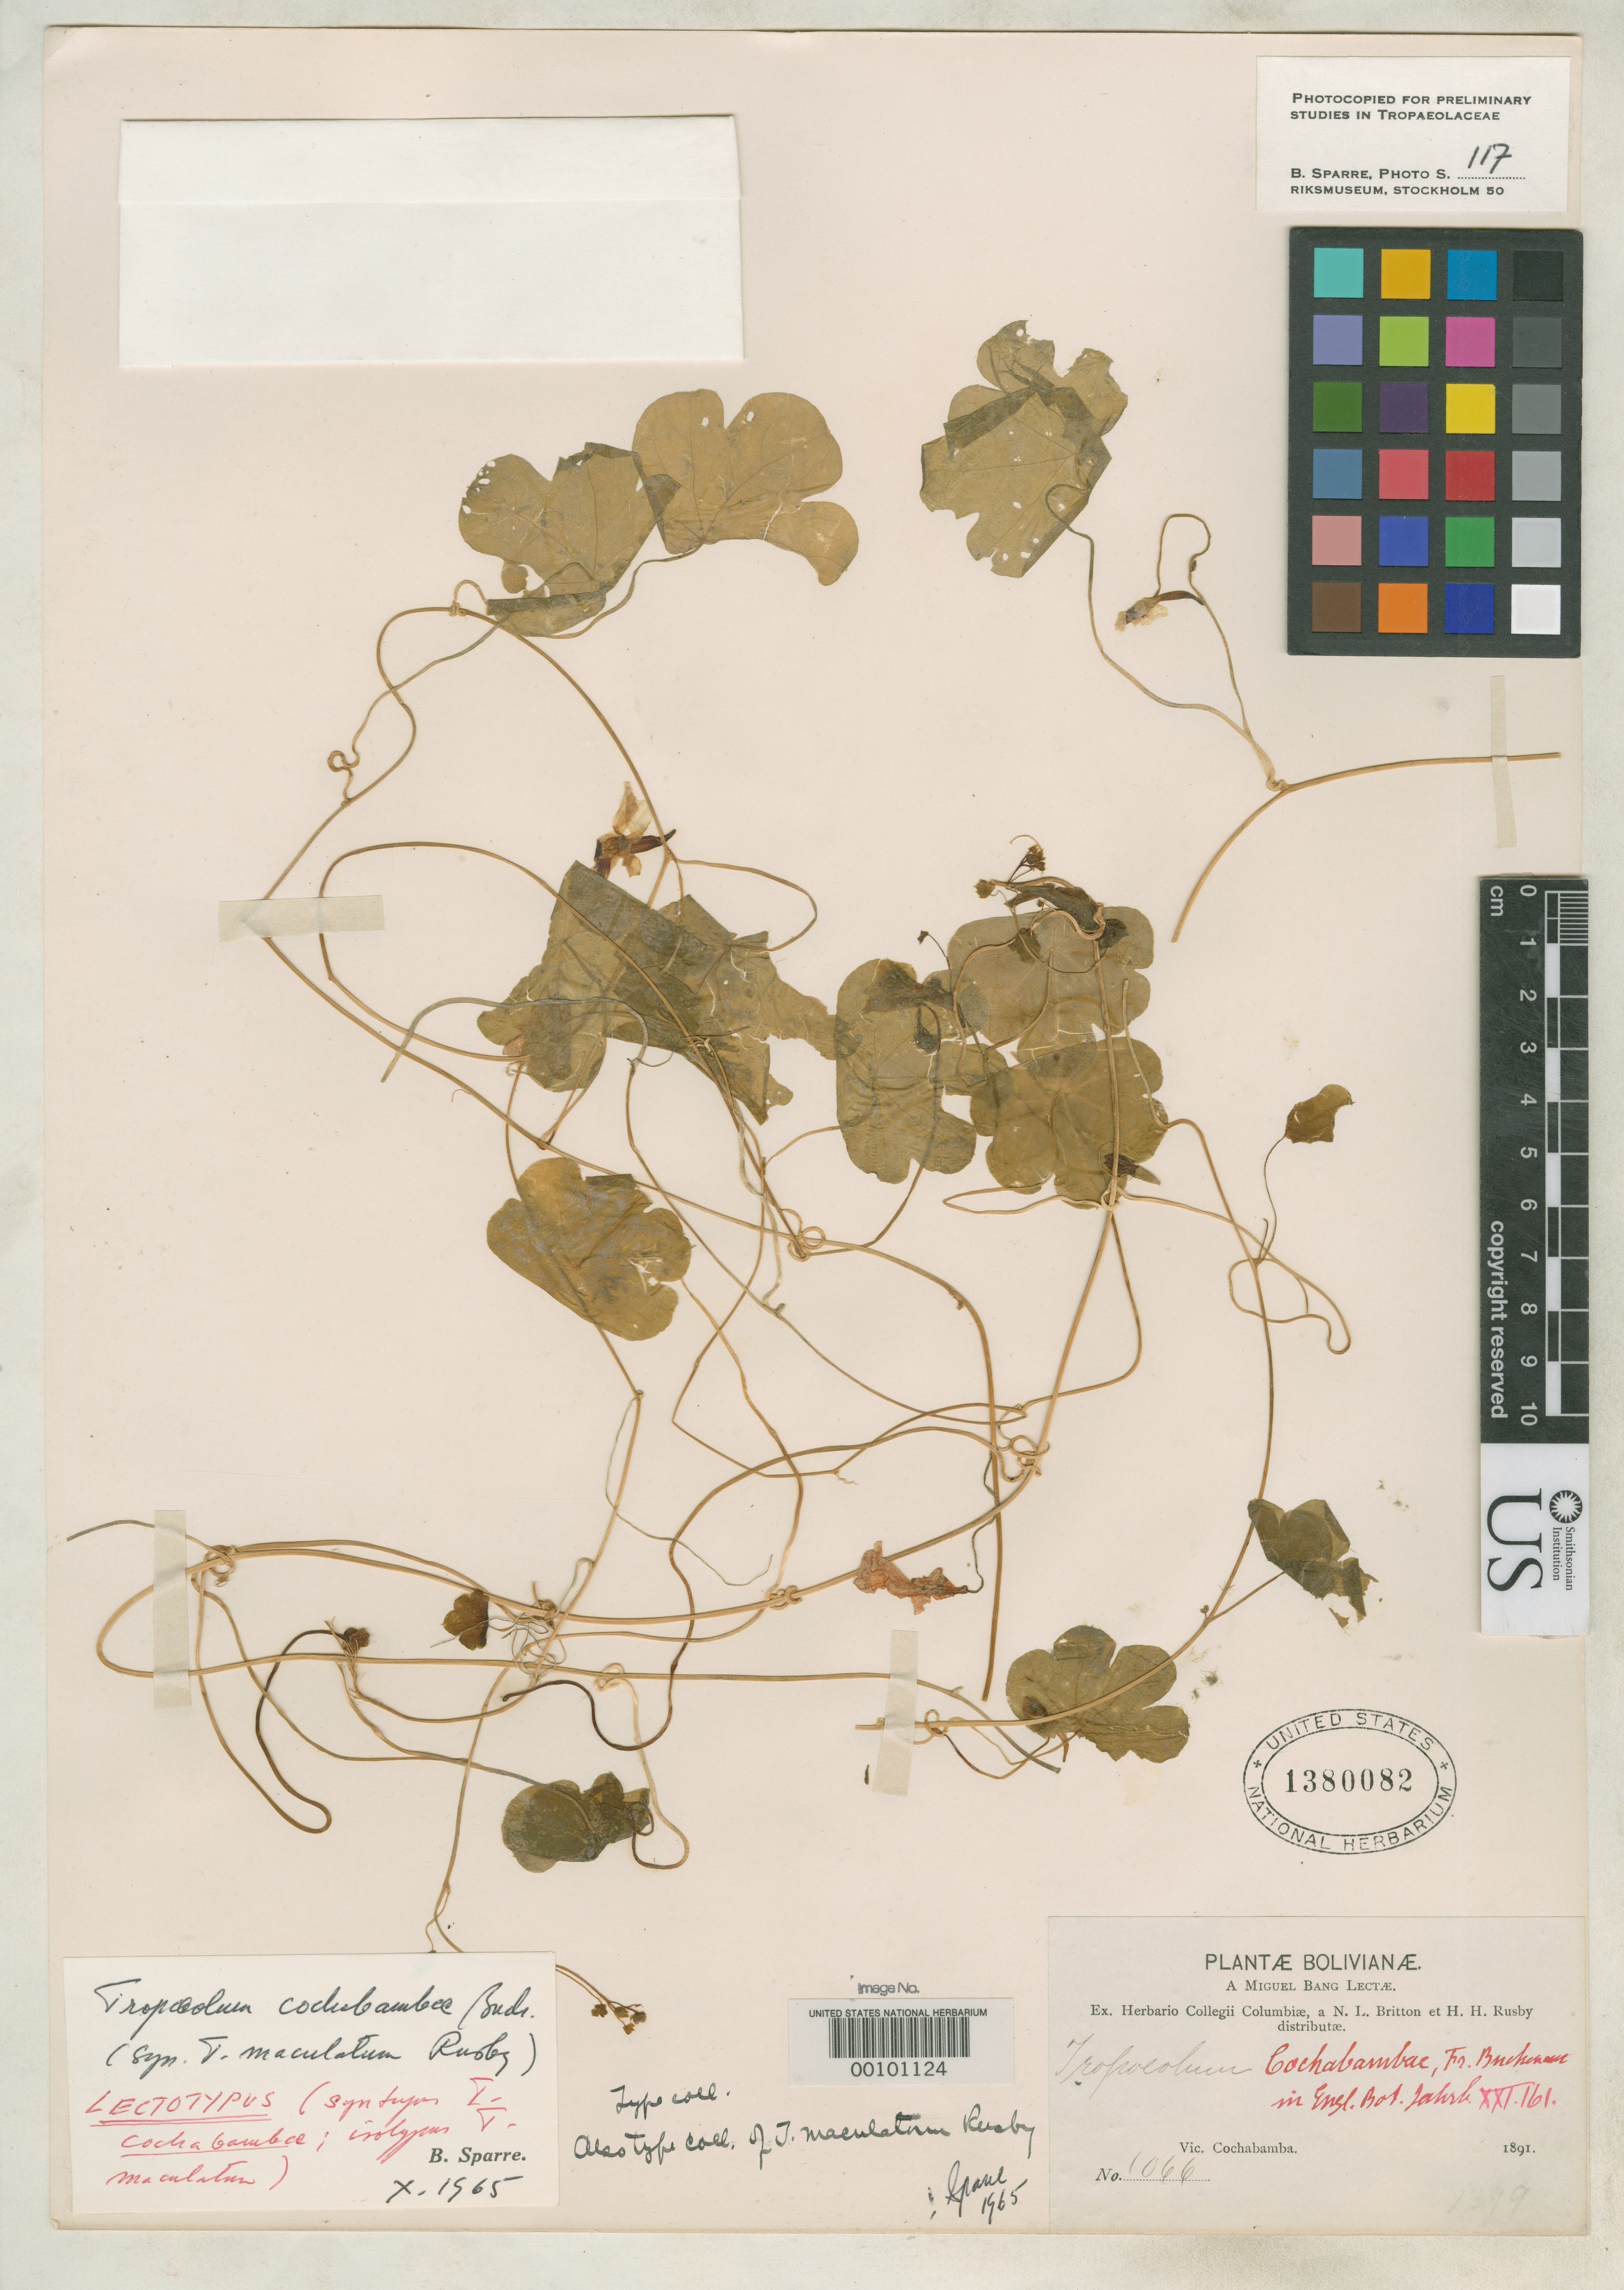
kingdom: Plantae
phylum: Tracheophyta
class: Magnoliopsida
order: Brassicales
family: Tropaeolaceae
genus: Tropaeolum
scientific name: Tropaeolum cochabambae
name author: Buchenau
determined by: Sparre, B.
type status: Lectotype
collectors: M. Bang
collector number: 1066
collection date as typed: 1891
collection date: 1891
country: Bolivia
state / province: Cochabamba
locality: Vic. Cochabamba.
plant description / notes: One of two syntypes cited (other is Kuntze s.n.); Also a type of Tropaeolum maculatum Rusby.; Also a type of Tropaeolum cochabambae Buchenau.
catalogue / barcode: US 1380082